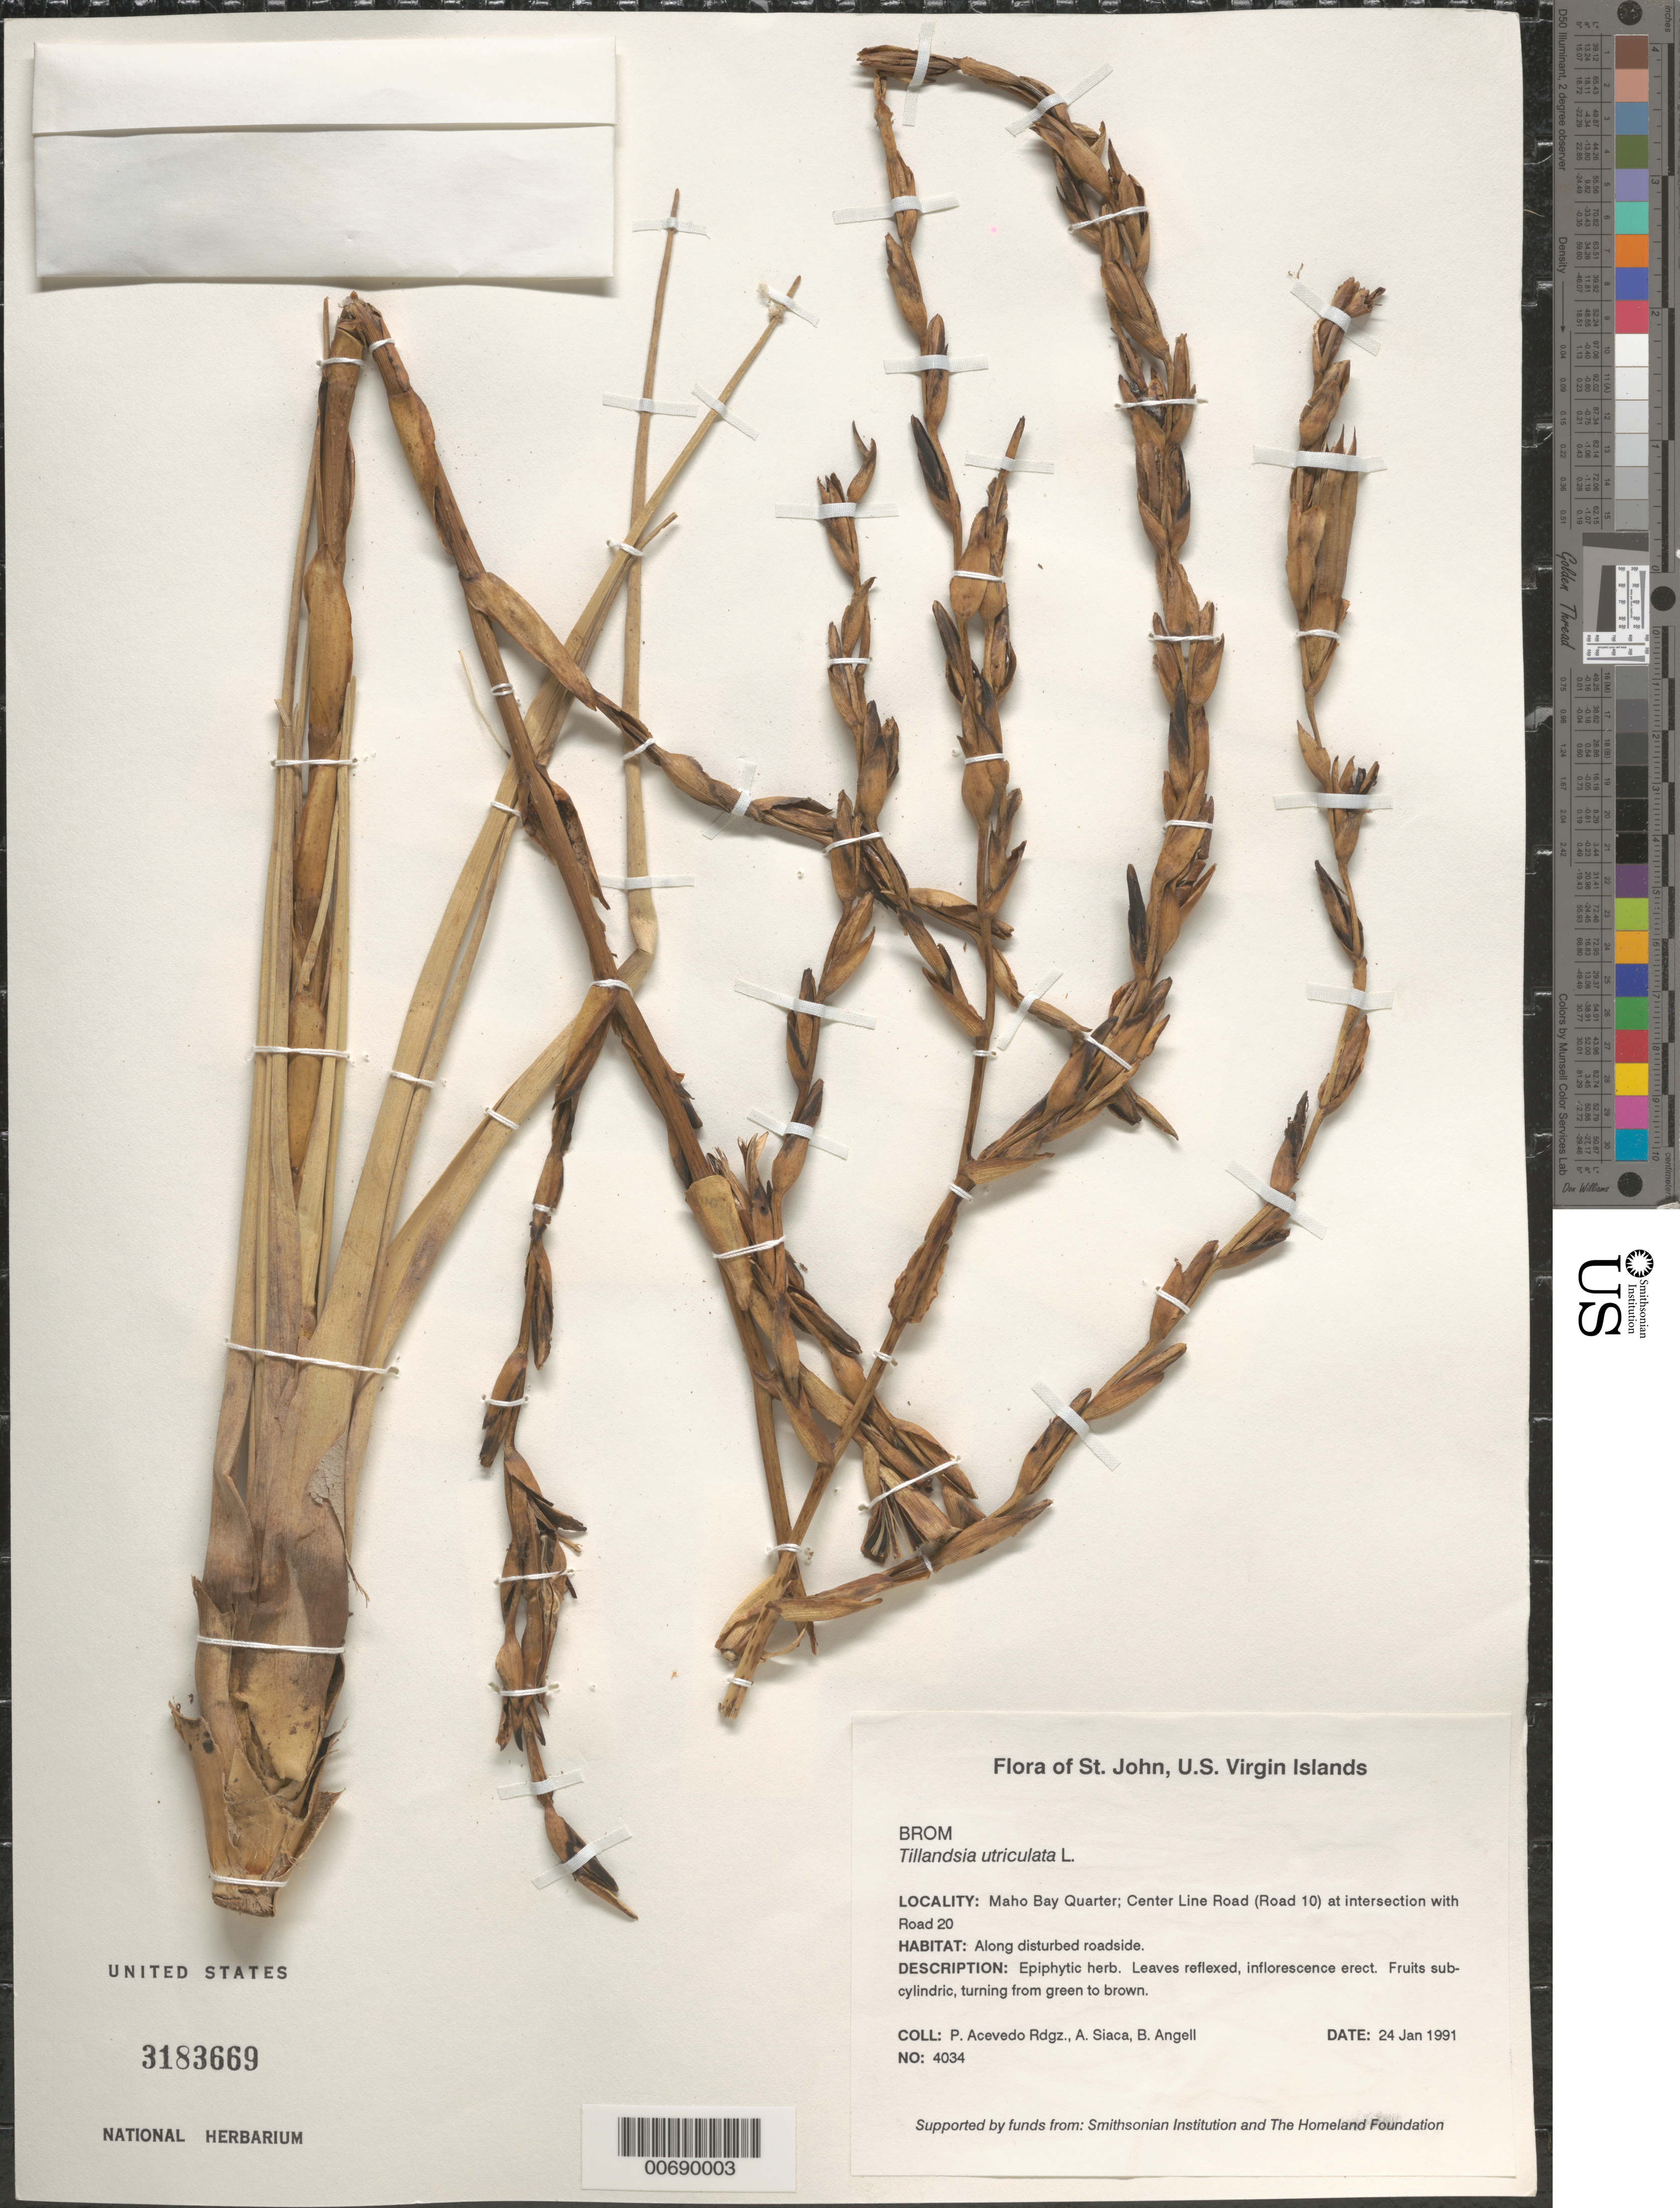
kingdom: Plantae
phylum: Tracheophyta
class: Liliopsida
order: Poales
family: Bromeliaceae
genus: Tillandsia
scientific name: Tillandsia utriculata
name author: L.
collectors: P. Acevedo-Rodr., A. Siaca & Bobbi Angell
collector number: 4034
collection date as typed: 24 Jan 1991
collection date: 1991-01-24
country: U.S. Virgin Islands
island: St. John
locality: Maho Bay Quarter; Center Line Road (Road 10) at intersection with Road 20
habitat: Along disturbed roadside.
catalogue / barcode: US 3183669